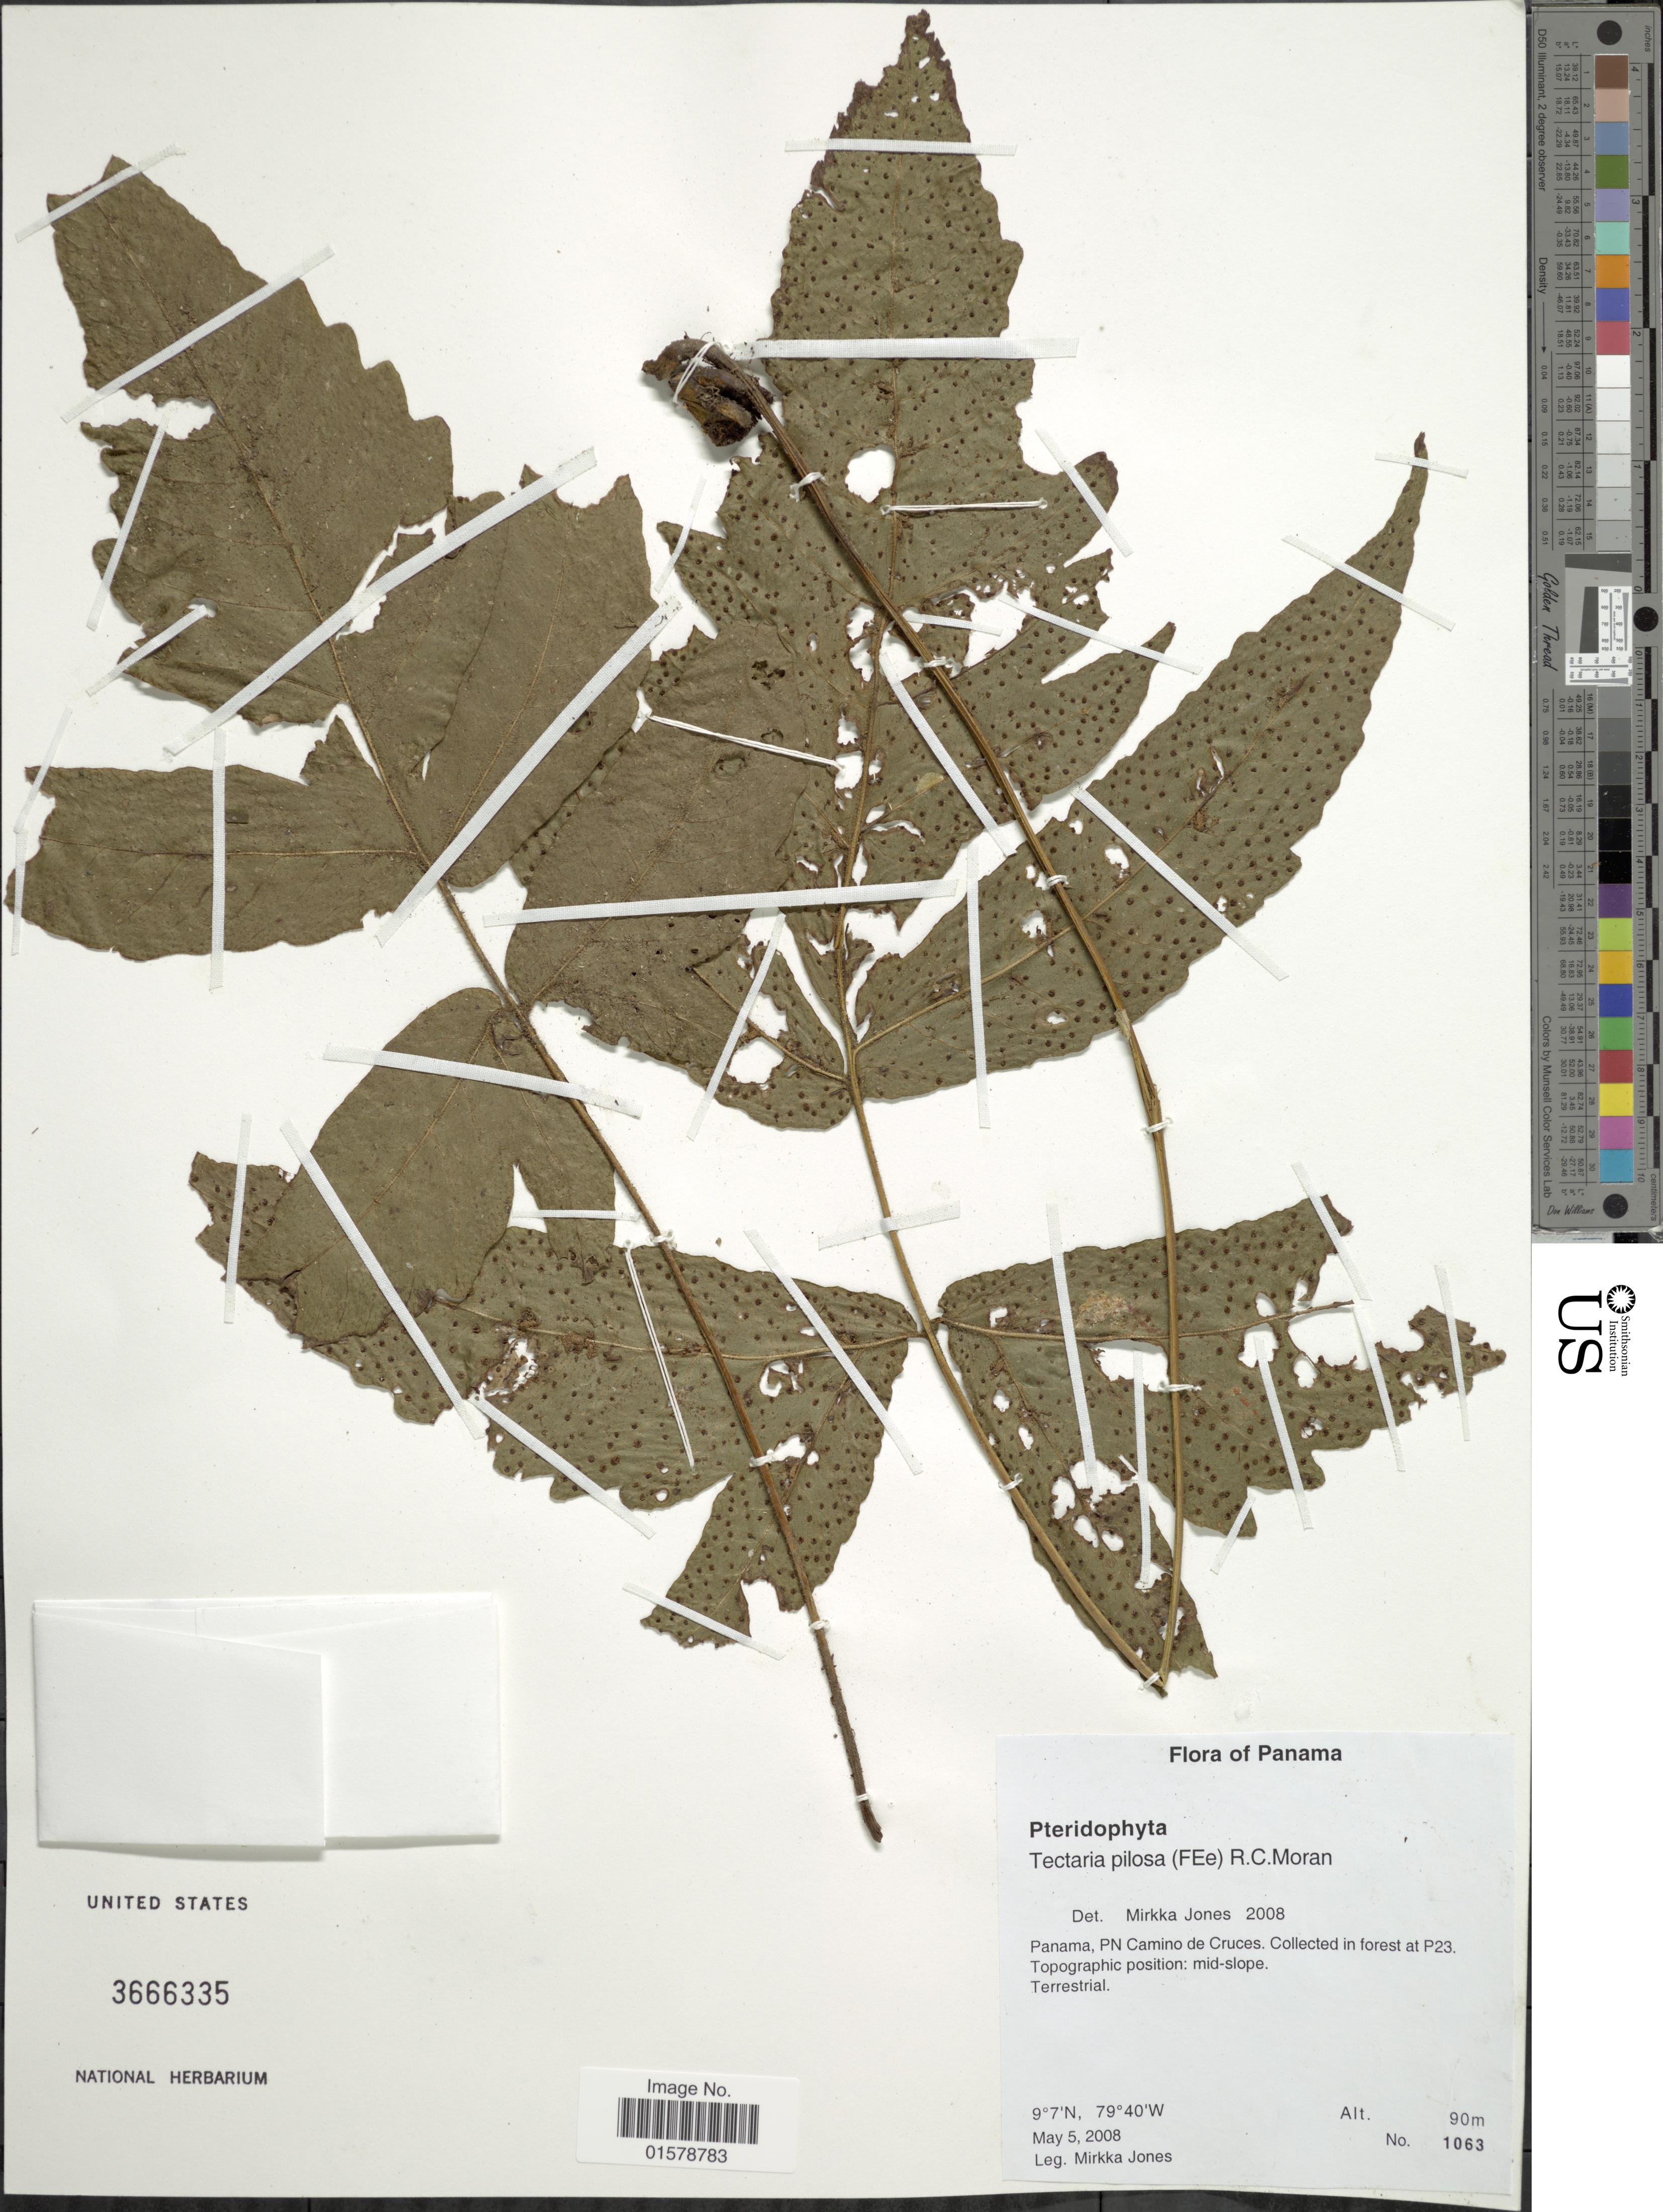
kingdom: Plantae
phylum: Tracheophyta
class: Polypodiopsida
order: Polypodiales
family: Tectariaceae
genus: Tectaria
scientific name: Tectaria pilosa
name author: (Fée) Maxon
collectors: M. Jones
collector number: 1063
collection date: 2008-05-05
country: Panama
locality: PN Camino de Cruces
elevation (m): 90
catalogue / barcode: US 3666335